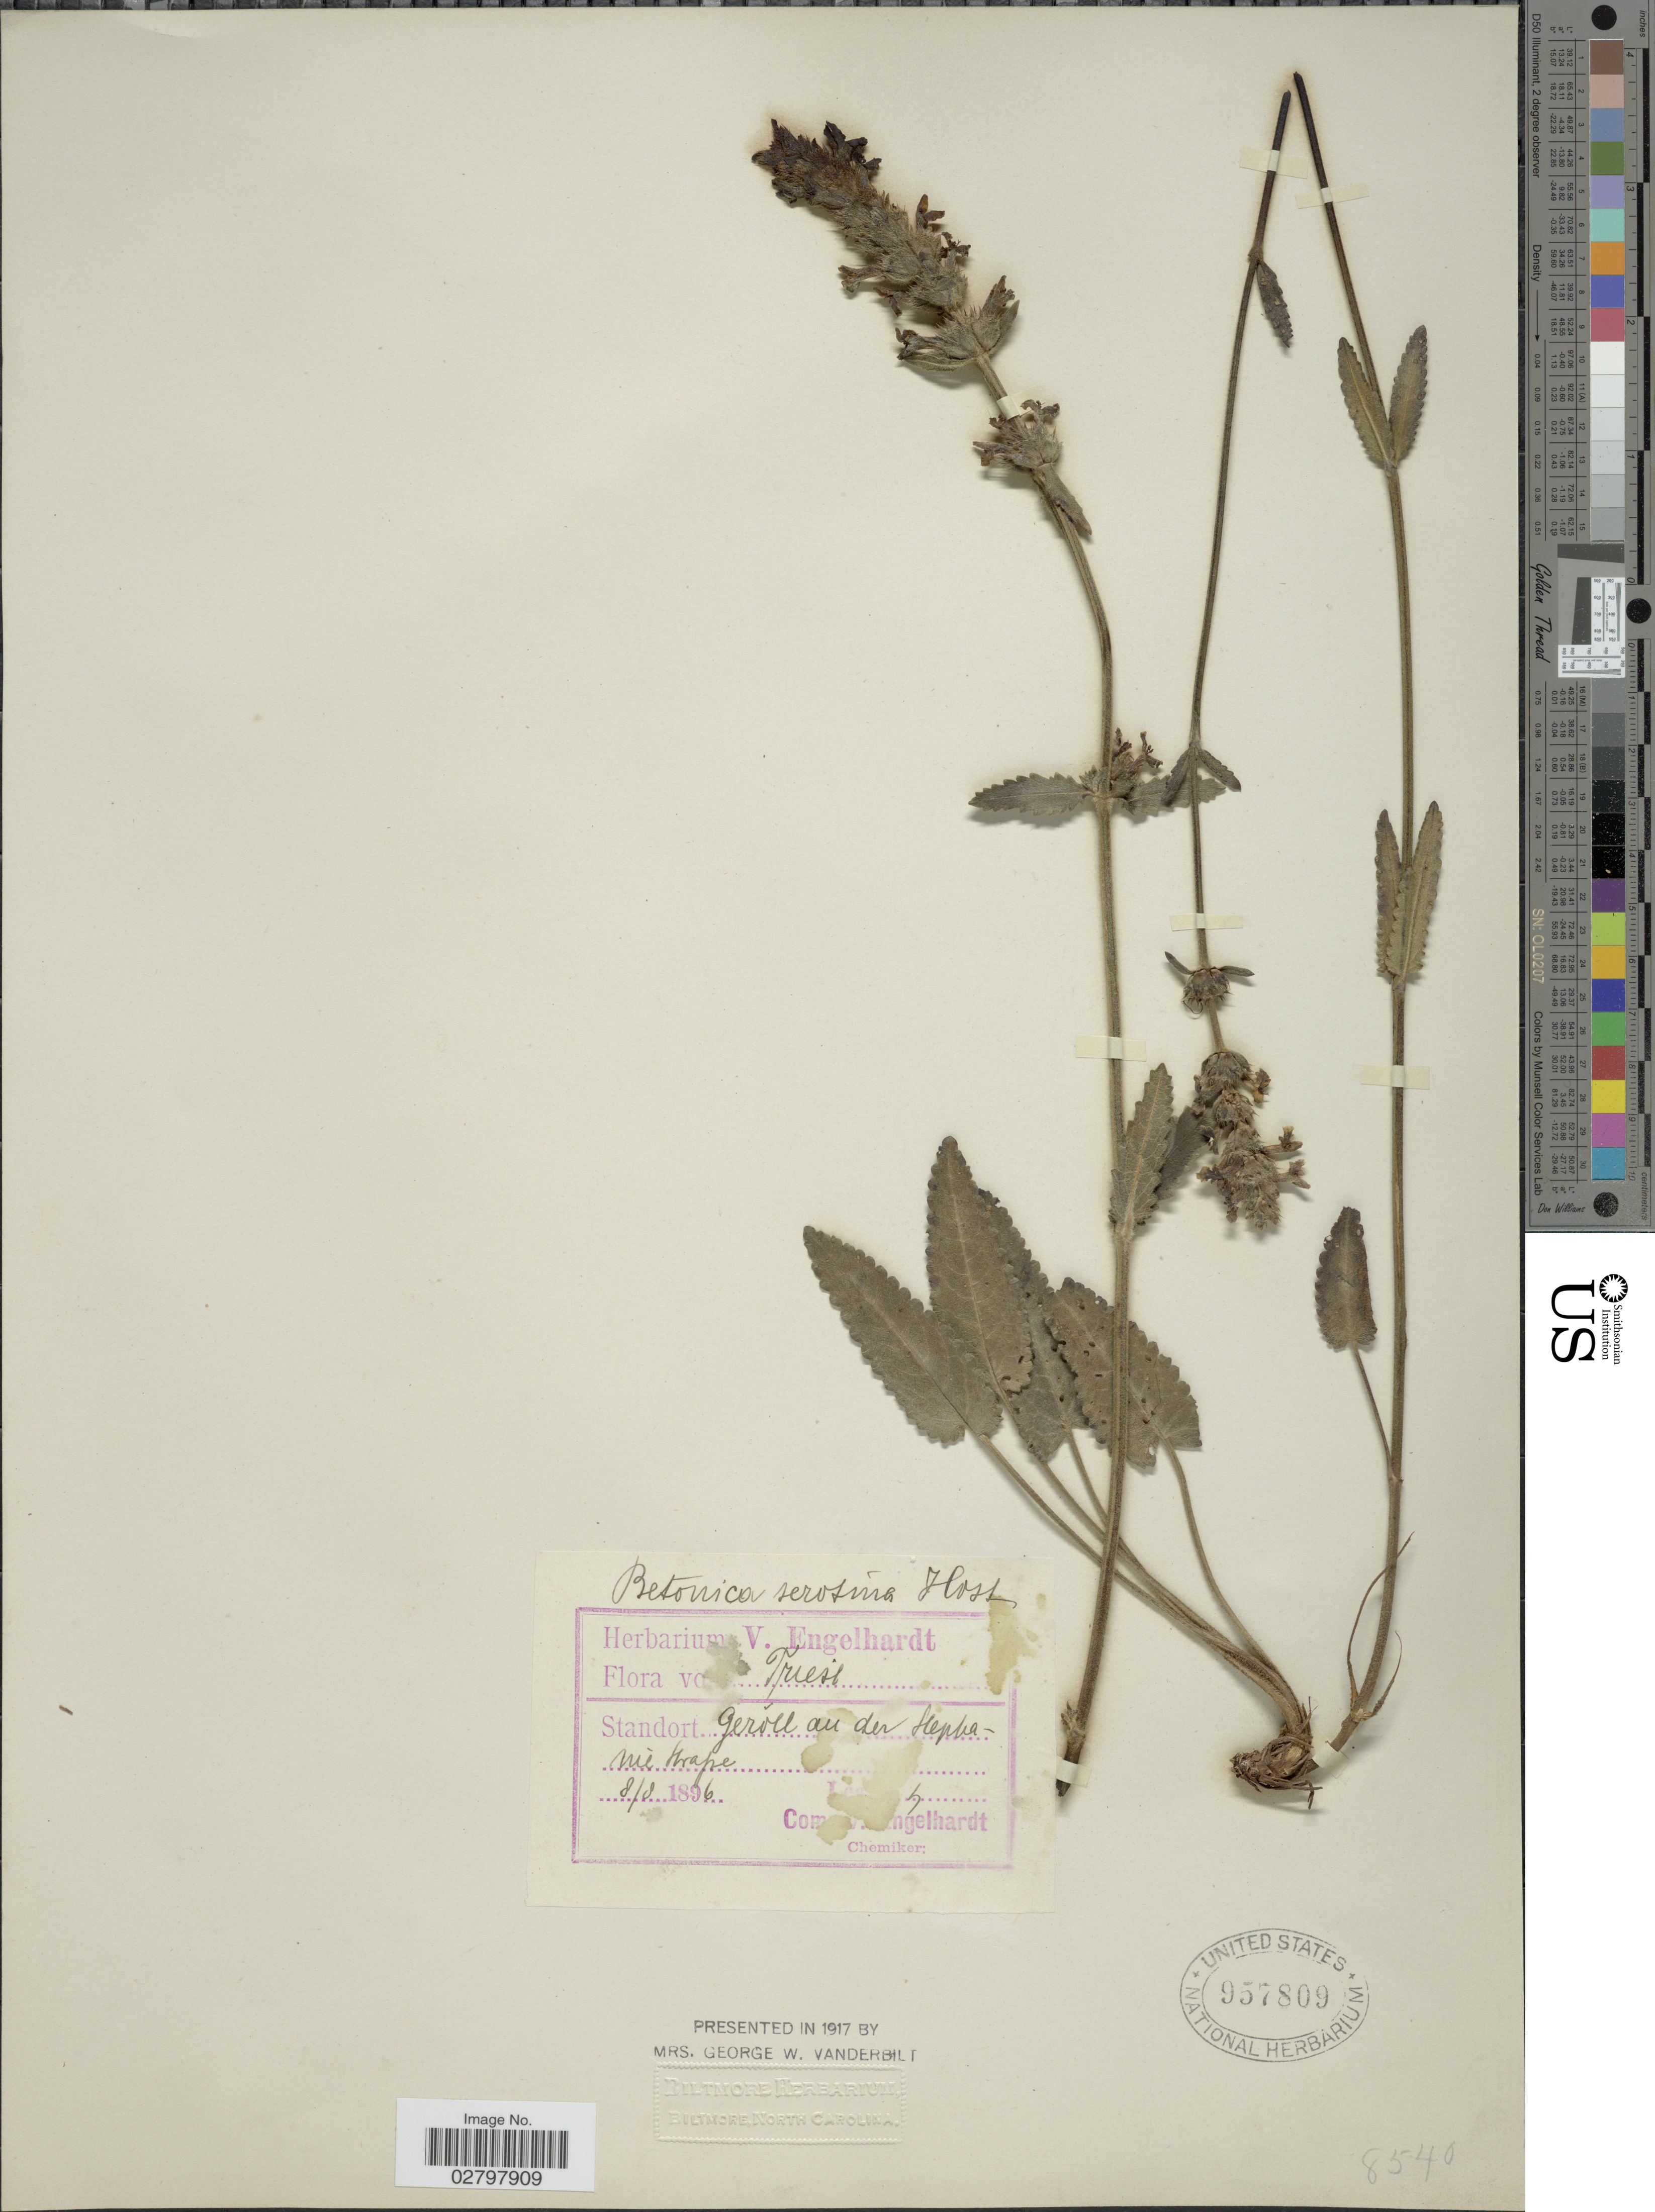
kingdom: Plantae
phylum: Tracheophyta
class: Magnoliopsida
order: Lamiales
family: Lamiaceae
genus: Stachys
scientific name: Stachys officinalis subsp. serotina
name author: (Host) Hayek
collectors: V. Engelhardt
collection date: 1896-08-08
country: Italy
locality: Triest, Standort Geróll au der Hepkanie Hrape. [interpreted]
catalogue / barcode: US 957809